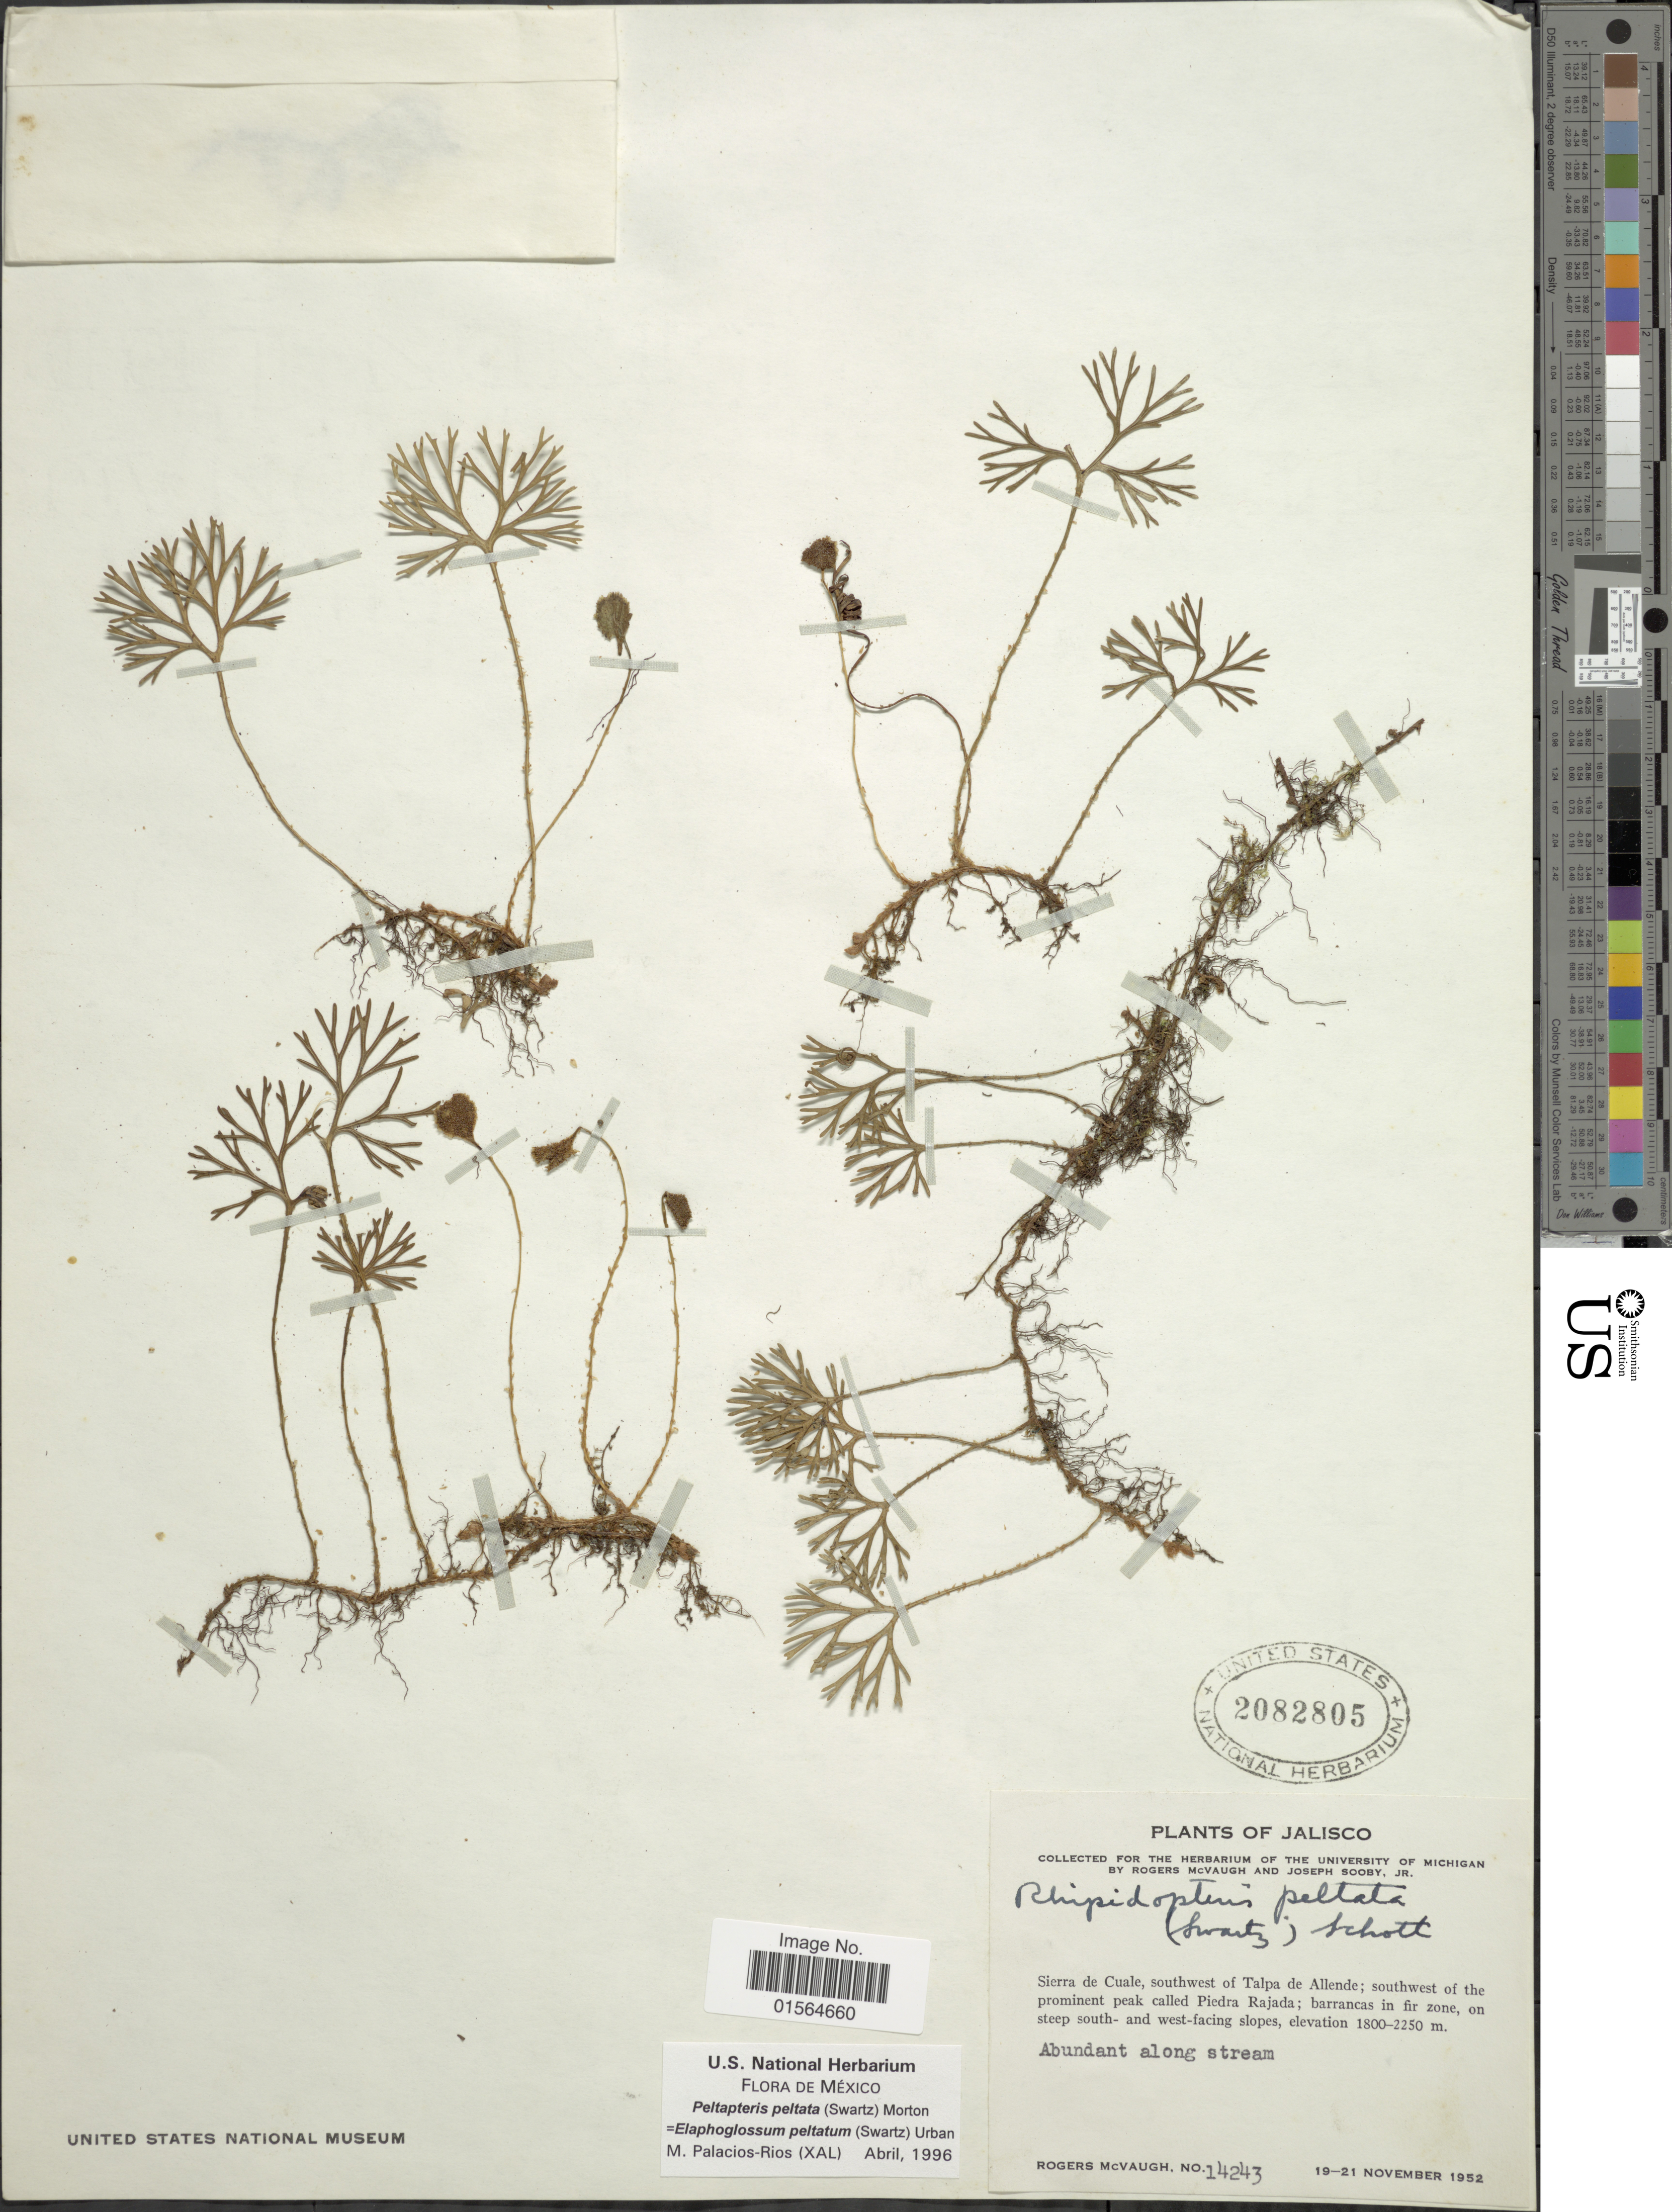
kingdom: Plantae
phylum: Tracheophyta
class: Polypodiopsida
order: Polypodiales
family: Dryopteridaceae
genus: Elaphoglossum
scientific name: Elaphoglossum peltatum f. peltatum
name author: (Sw.) Urb.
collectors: R. McVaugh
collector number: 14243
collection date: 1953-11-19/1953-11-21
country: Mexico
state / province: Jalisco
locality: Sierra de Cuale, southwest of Talpa de Allende; southwest of the prominent peak called Piedra Rajada; barrancas in fir zone, on steep south and west facing slopes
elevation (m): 1800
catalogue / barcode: US 2082805